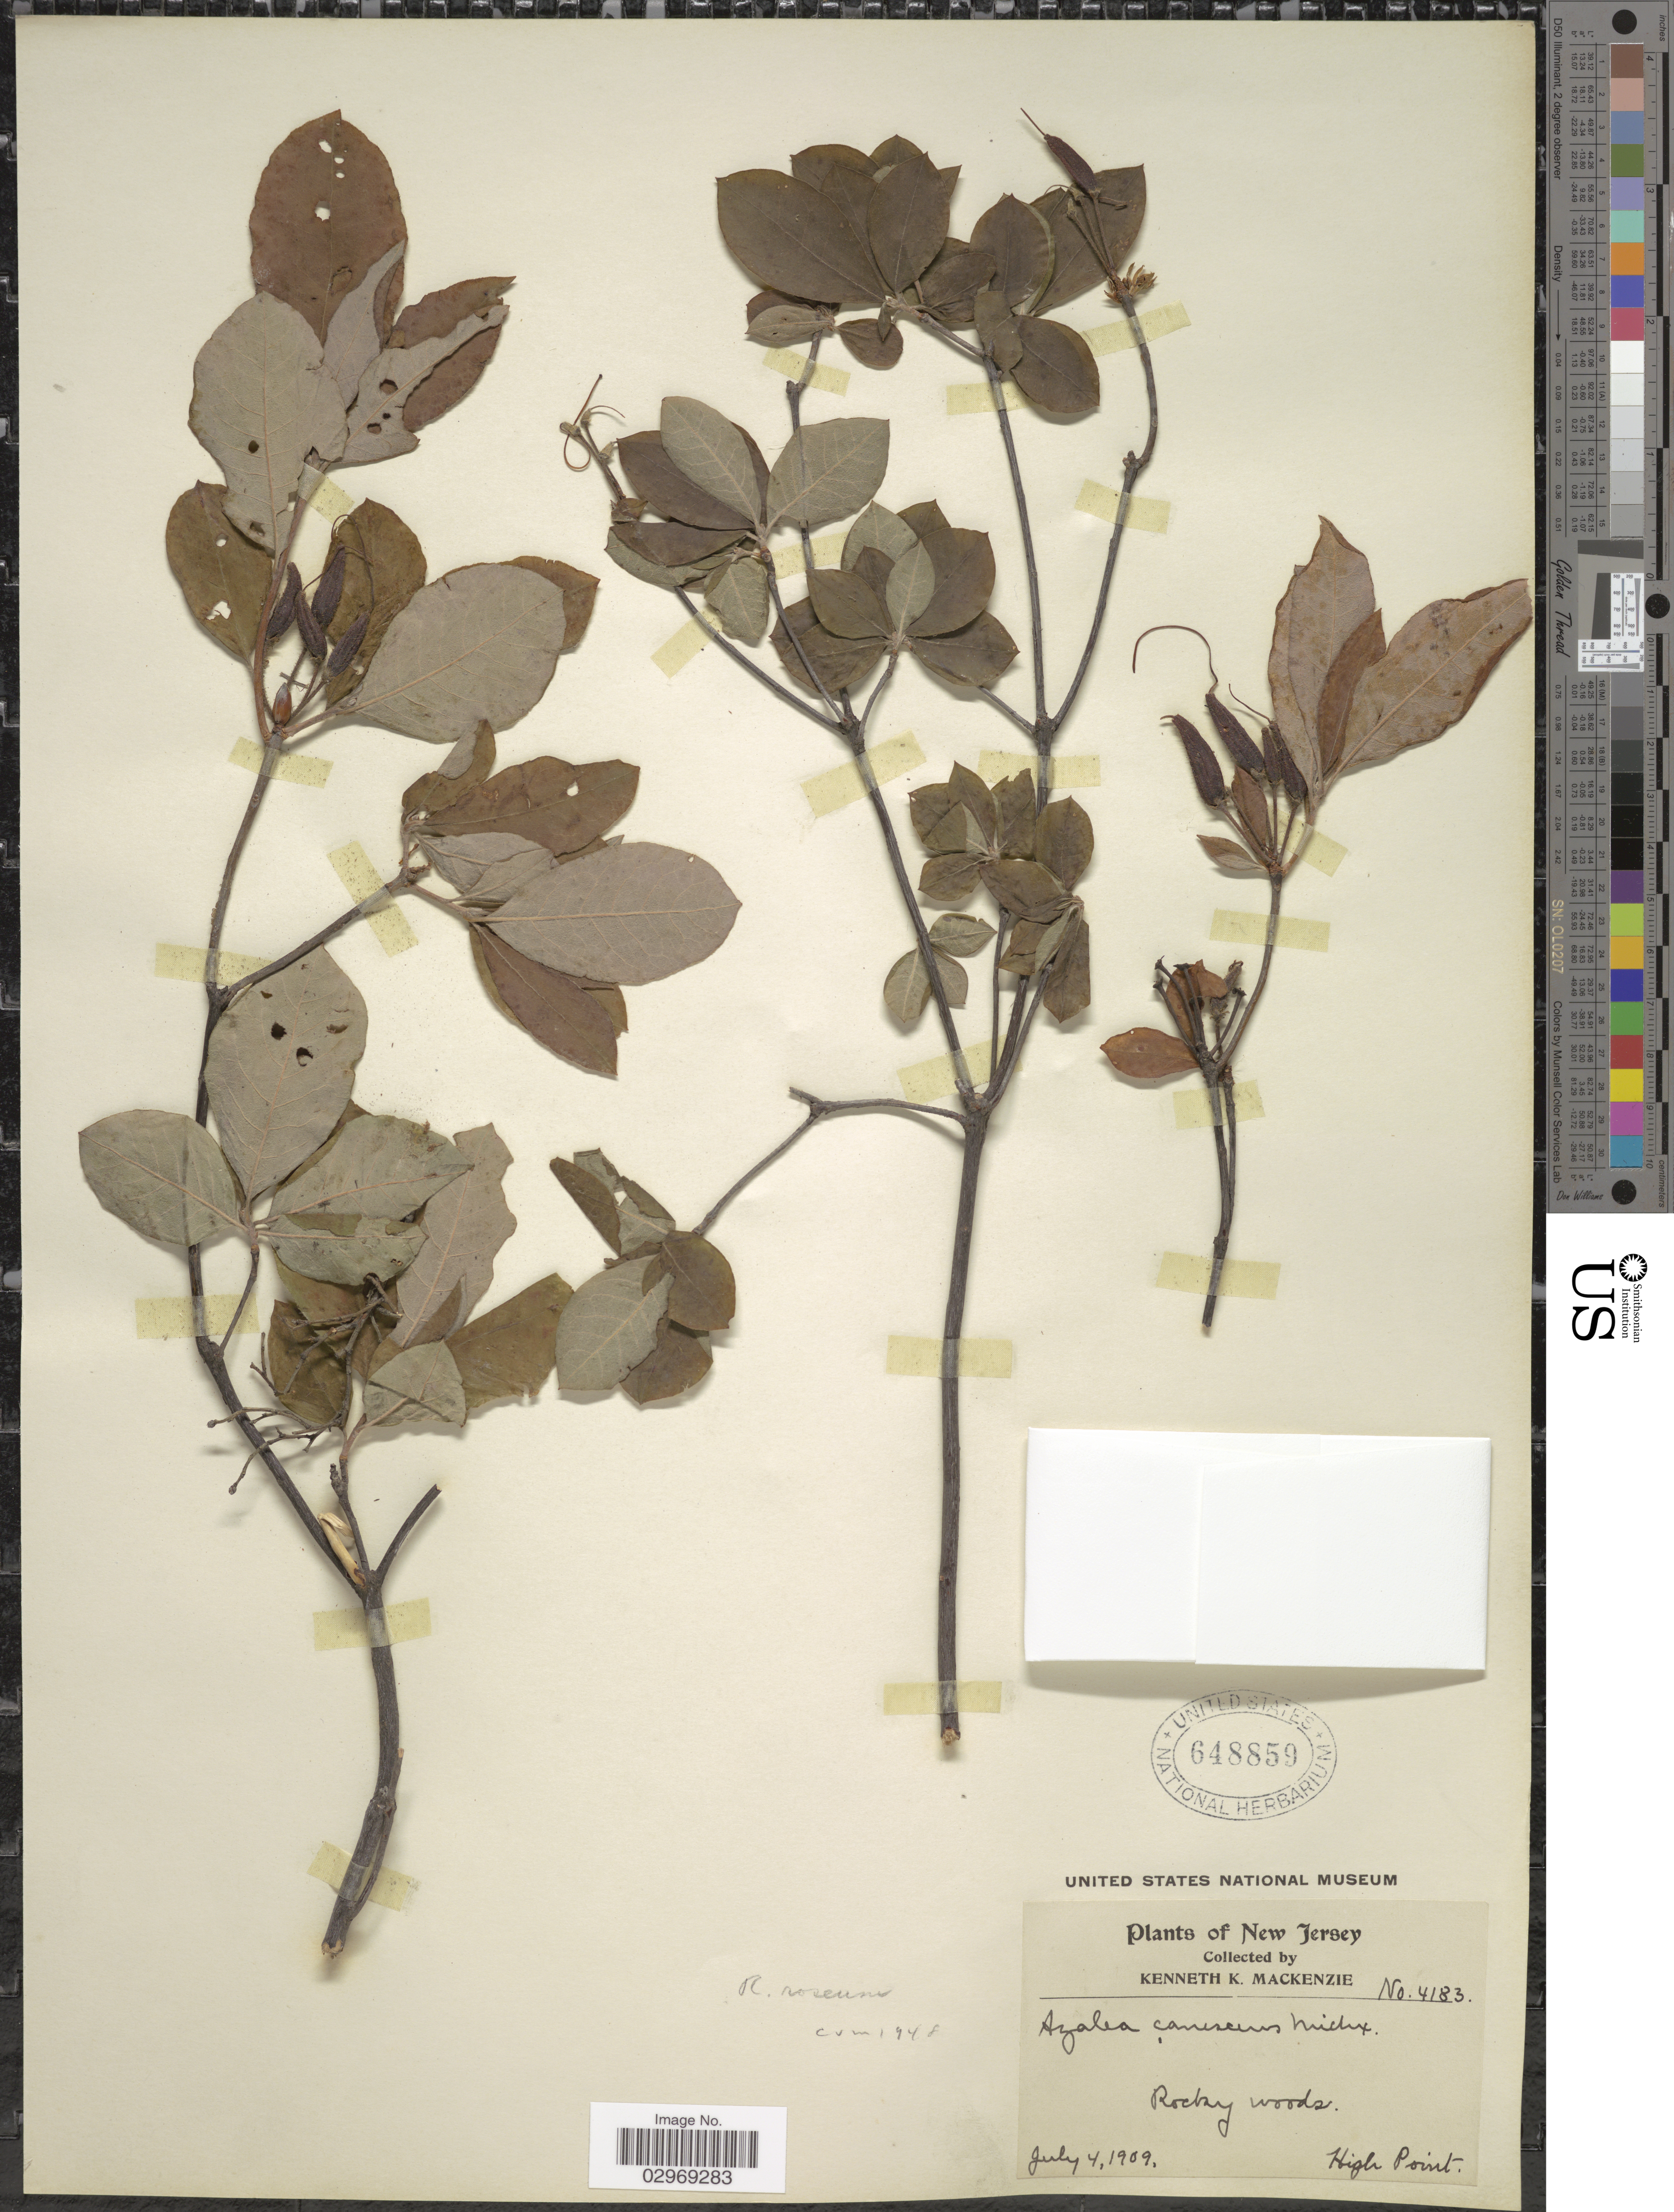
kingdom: Plantae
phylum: Tracheophyta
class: Magnoliopsida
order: Ericales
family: Ericaceae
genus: Rhododendron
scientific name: Rhododendron roseum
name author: (Loisel.) Rehder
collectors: K. K. Mackenzie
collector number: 4183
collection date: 1909-07-04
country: United States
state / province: New Jersey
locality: High Point.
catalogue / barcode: US 648859